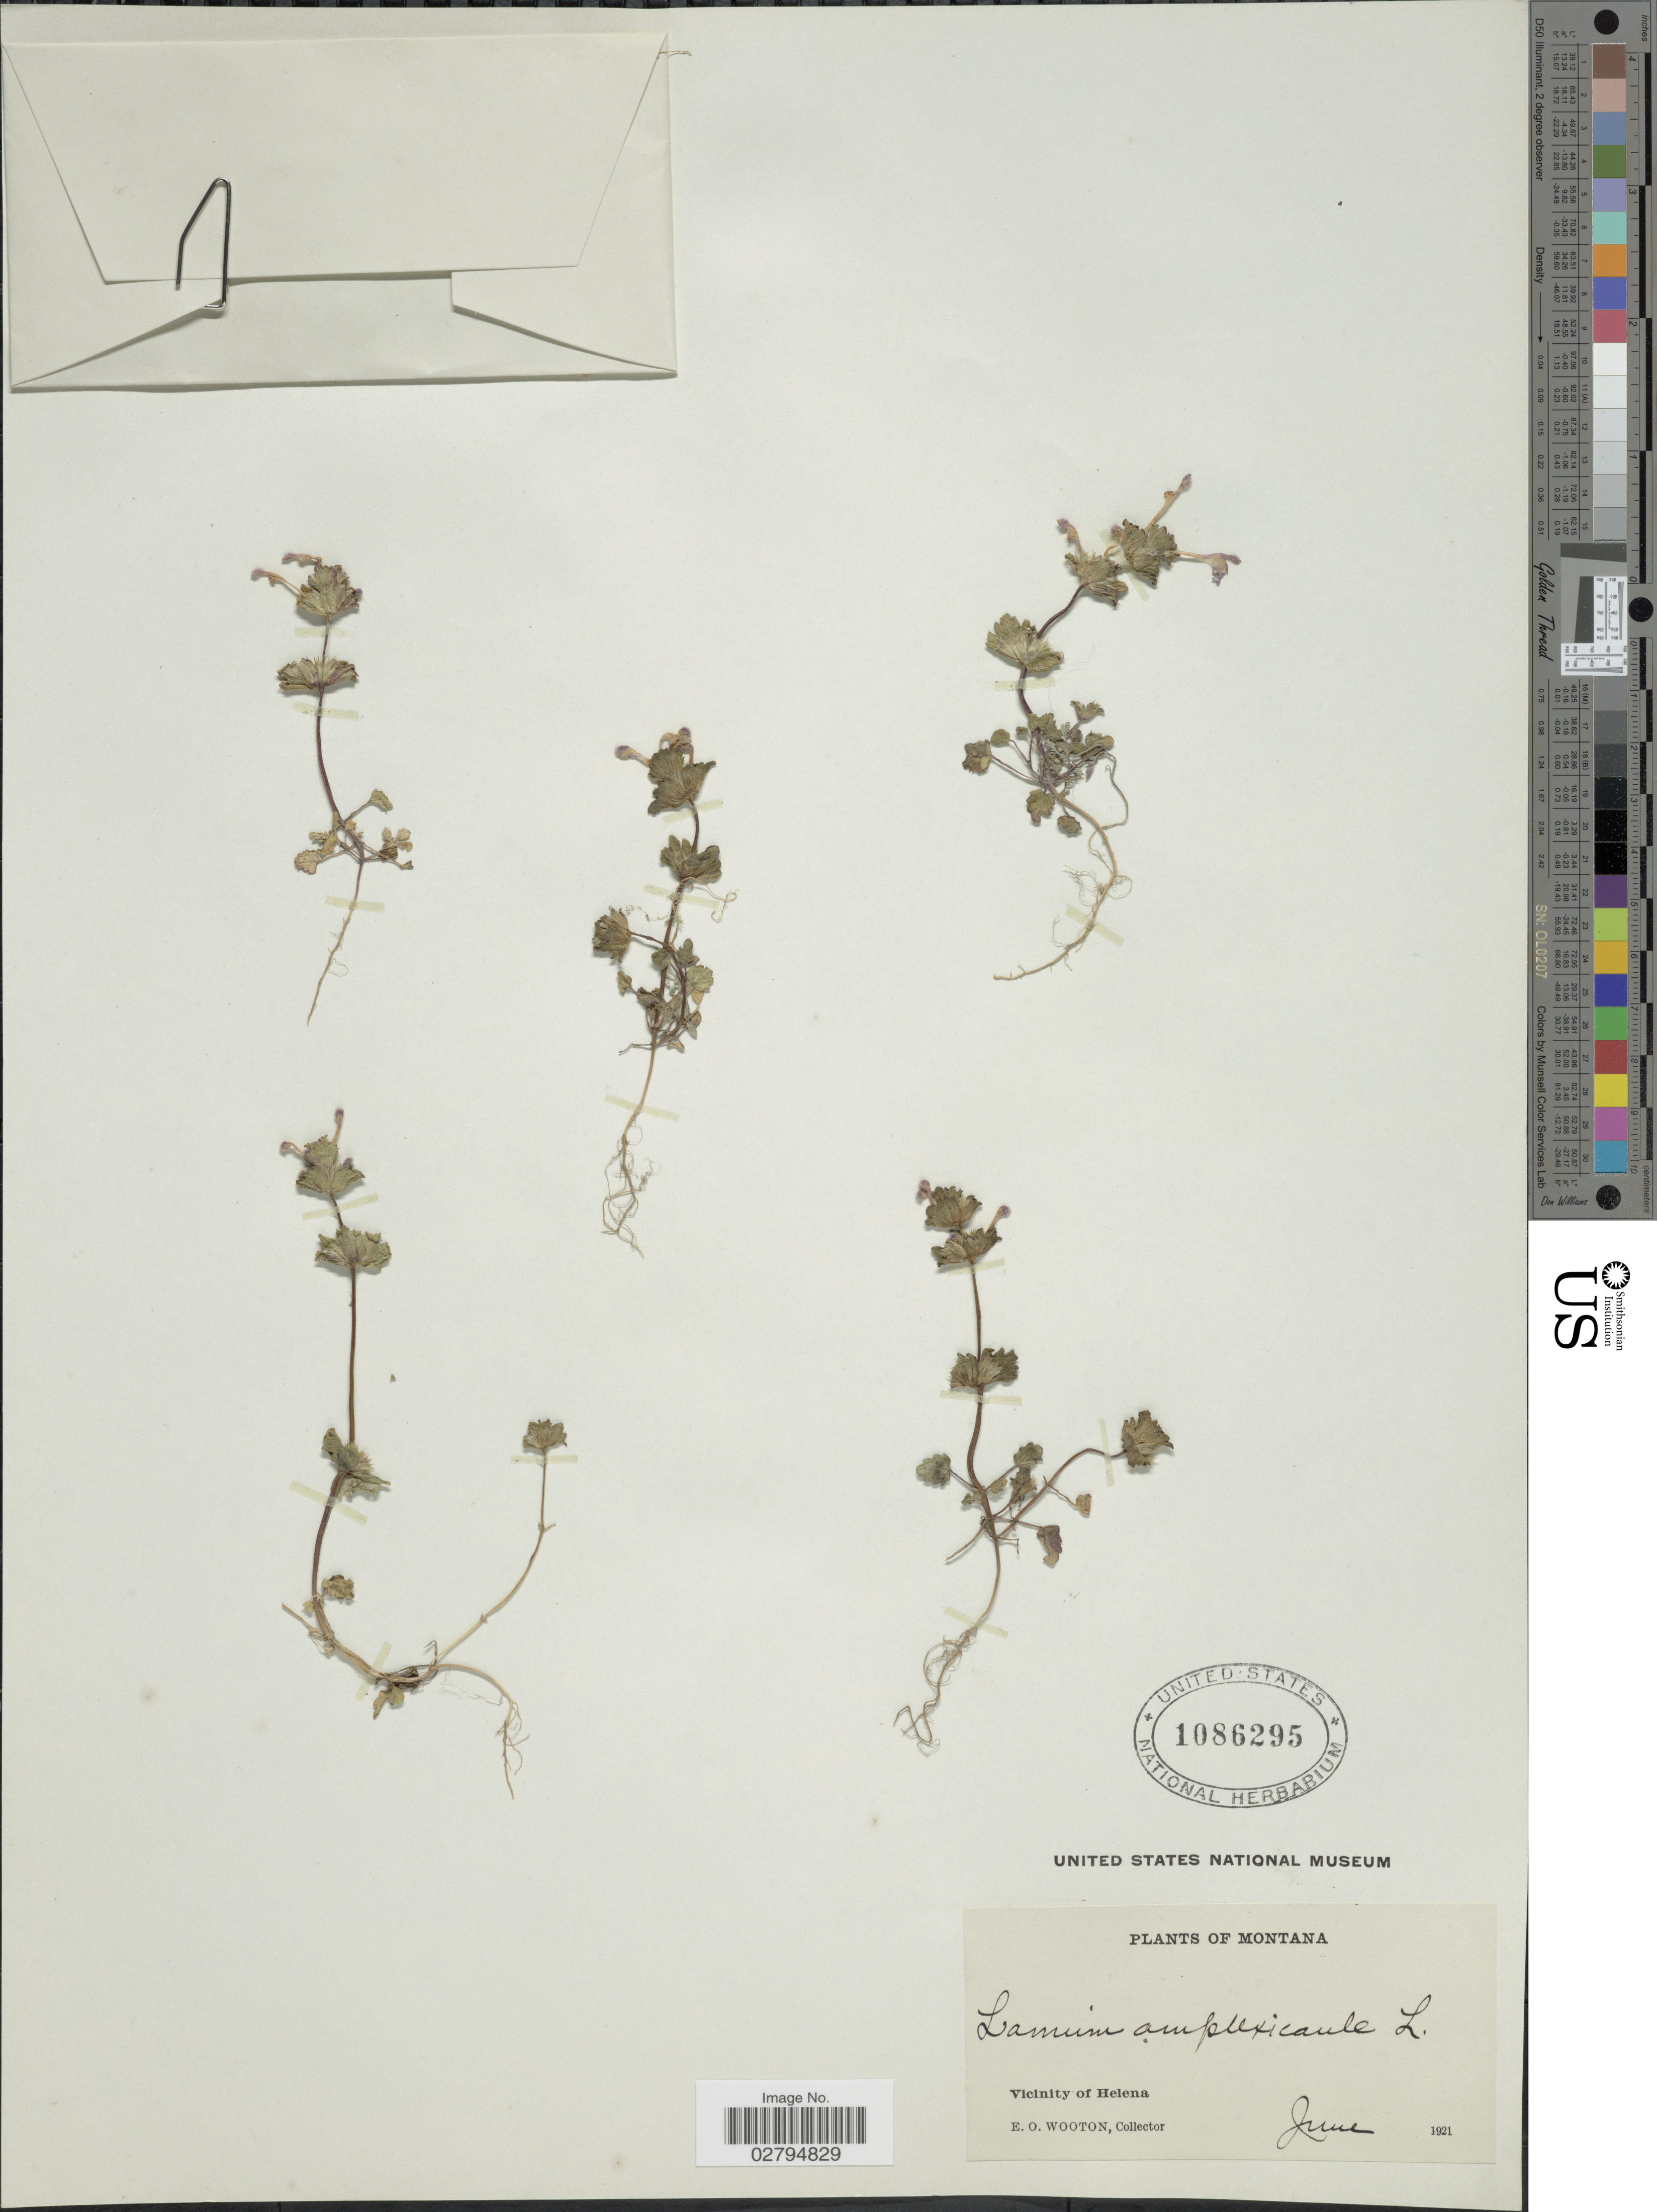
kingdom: Plantae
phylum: Tracheophyta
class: Magnoliopsida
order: Lamiales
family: Lamiaceae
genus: Lamium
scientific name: Lamium amplexicaule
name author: L.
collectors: E. O. Wooton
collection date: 1921-06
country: United States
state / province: Montana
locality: Vicinity of Helena.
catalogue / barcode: US 1086295